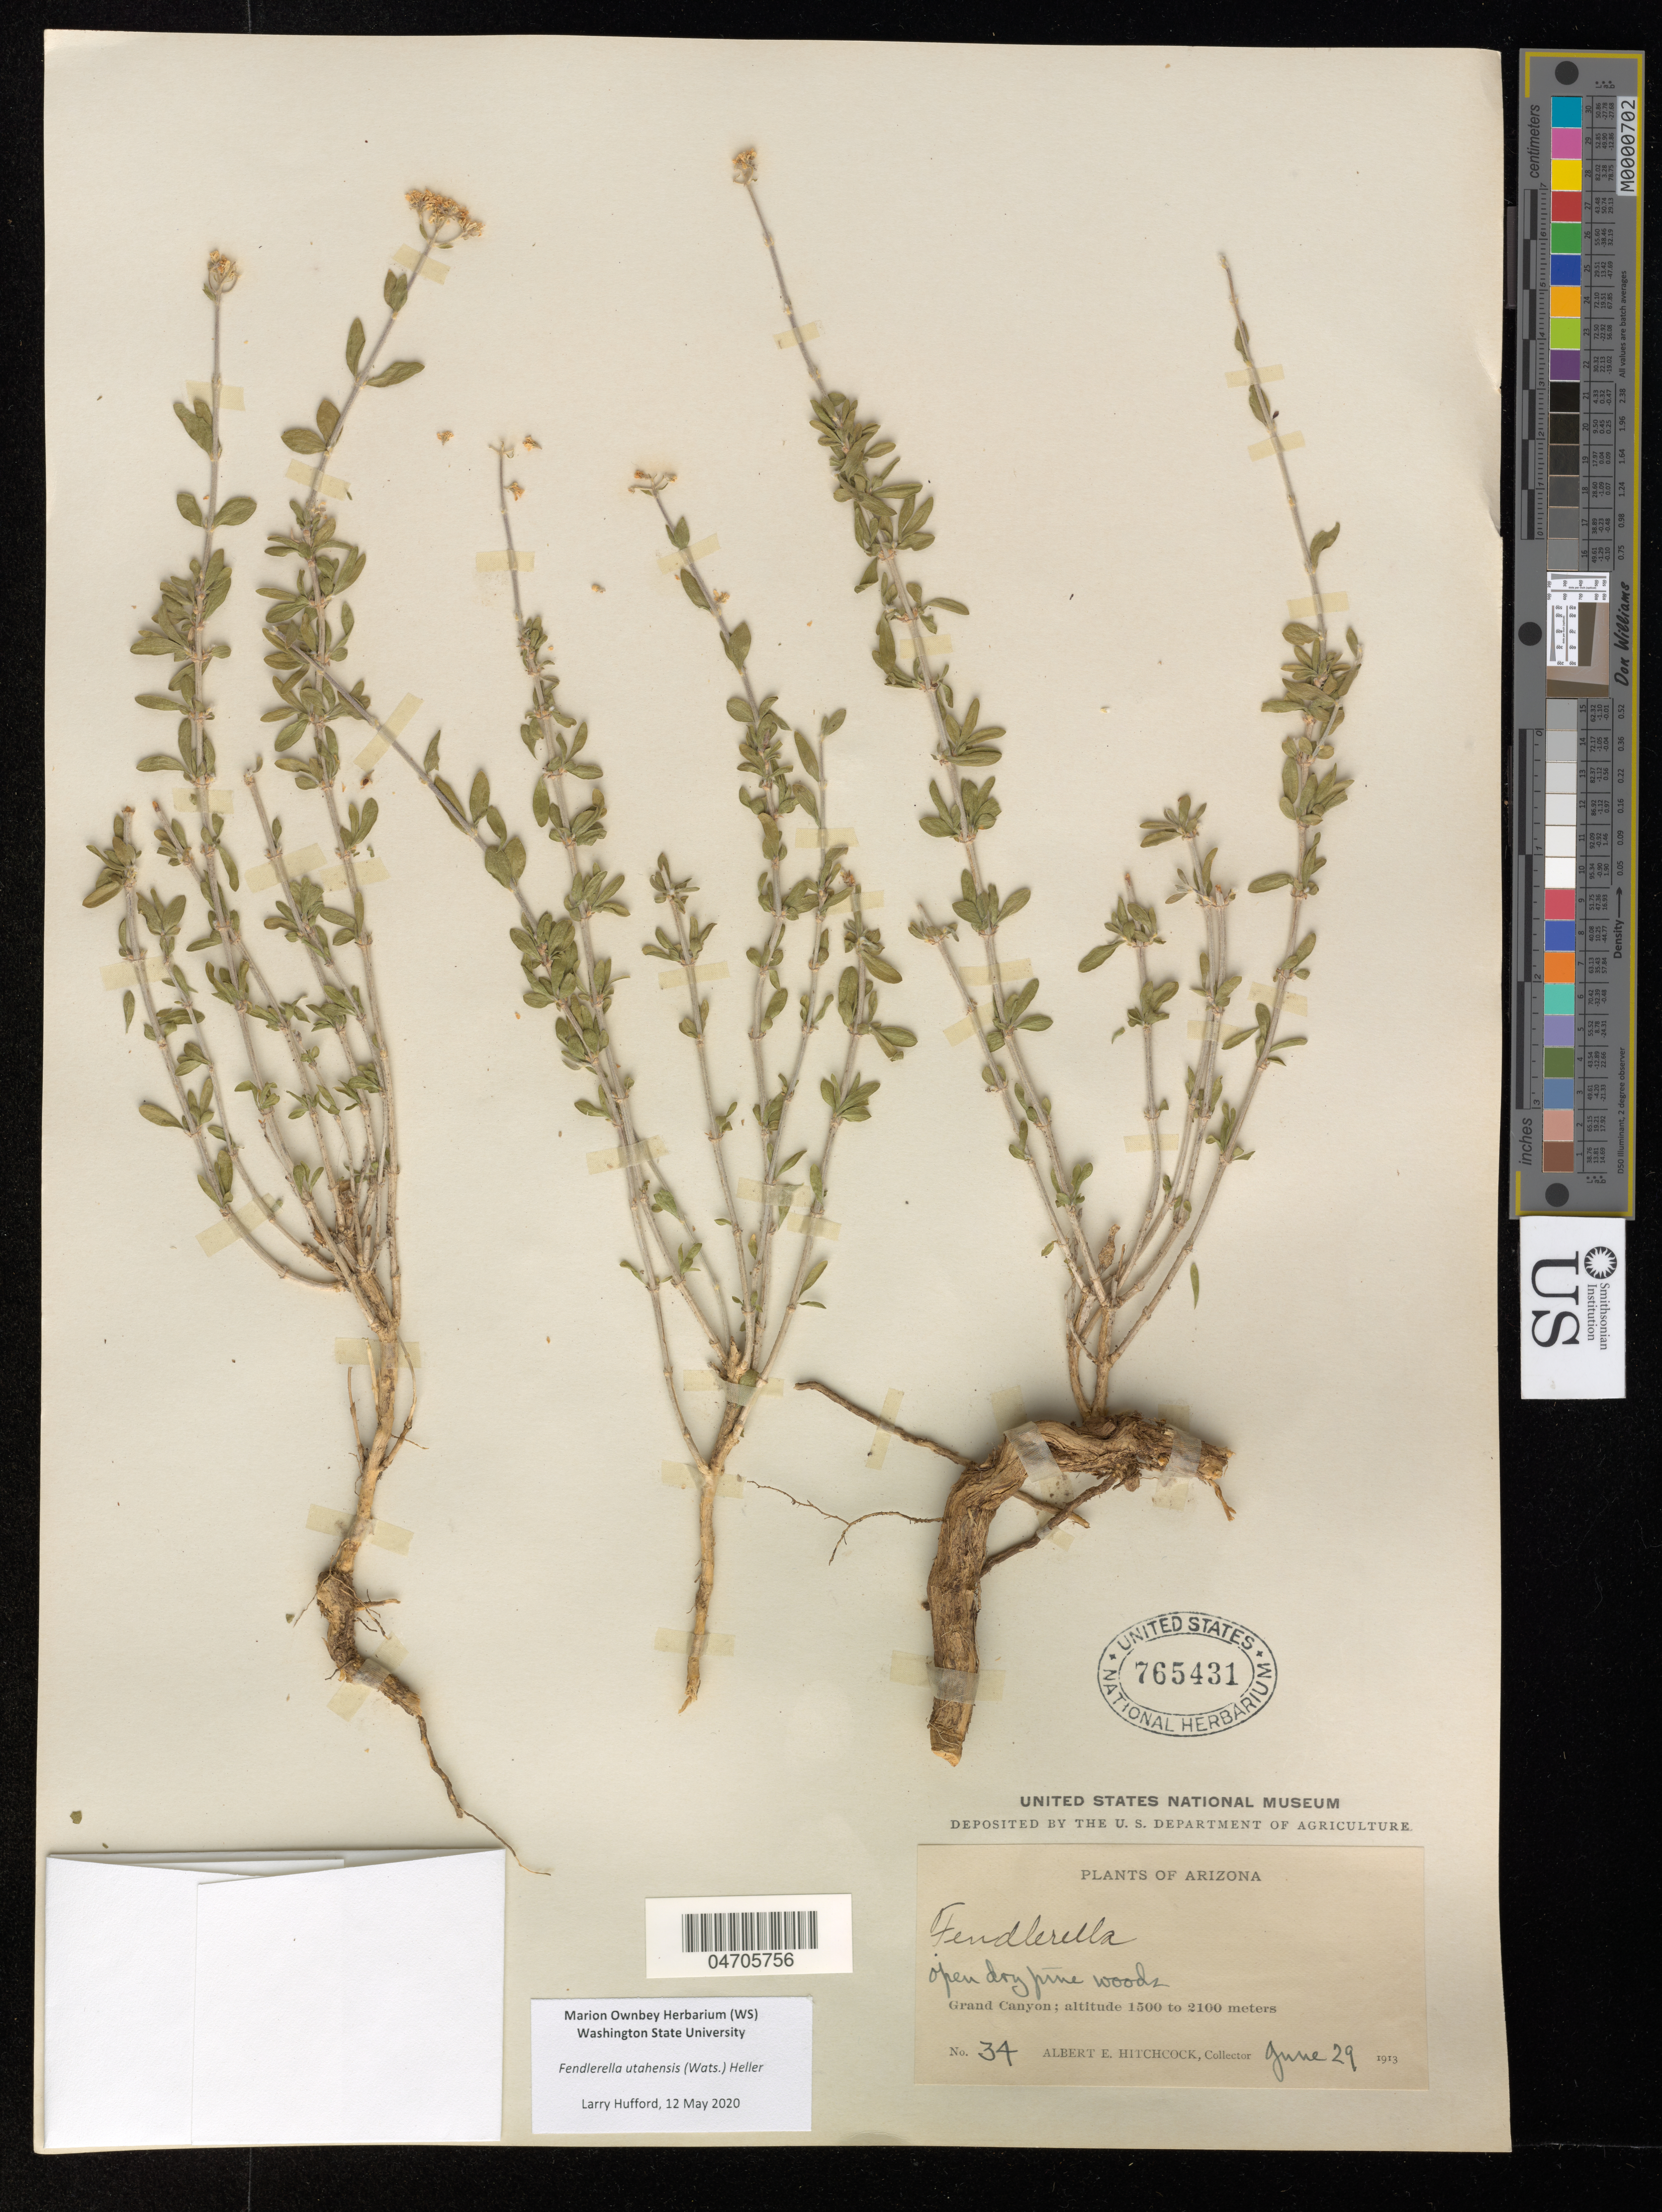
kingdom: Plantae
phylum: Tracheophyta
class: Magnoliopsida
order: Cornales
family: Hydrangeaceae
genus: Fendlerella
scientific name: Fendlerella utahensis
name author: (S. Watson) A. Heller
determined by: Hufford, L.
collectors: A. Hitchcock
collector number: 34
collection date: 1913-06-29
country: United States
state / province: Arizona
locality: Grand Canyon.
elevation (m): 1500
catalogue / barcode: US 765431